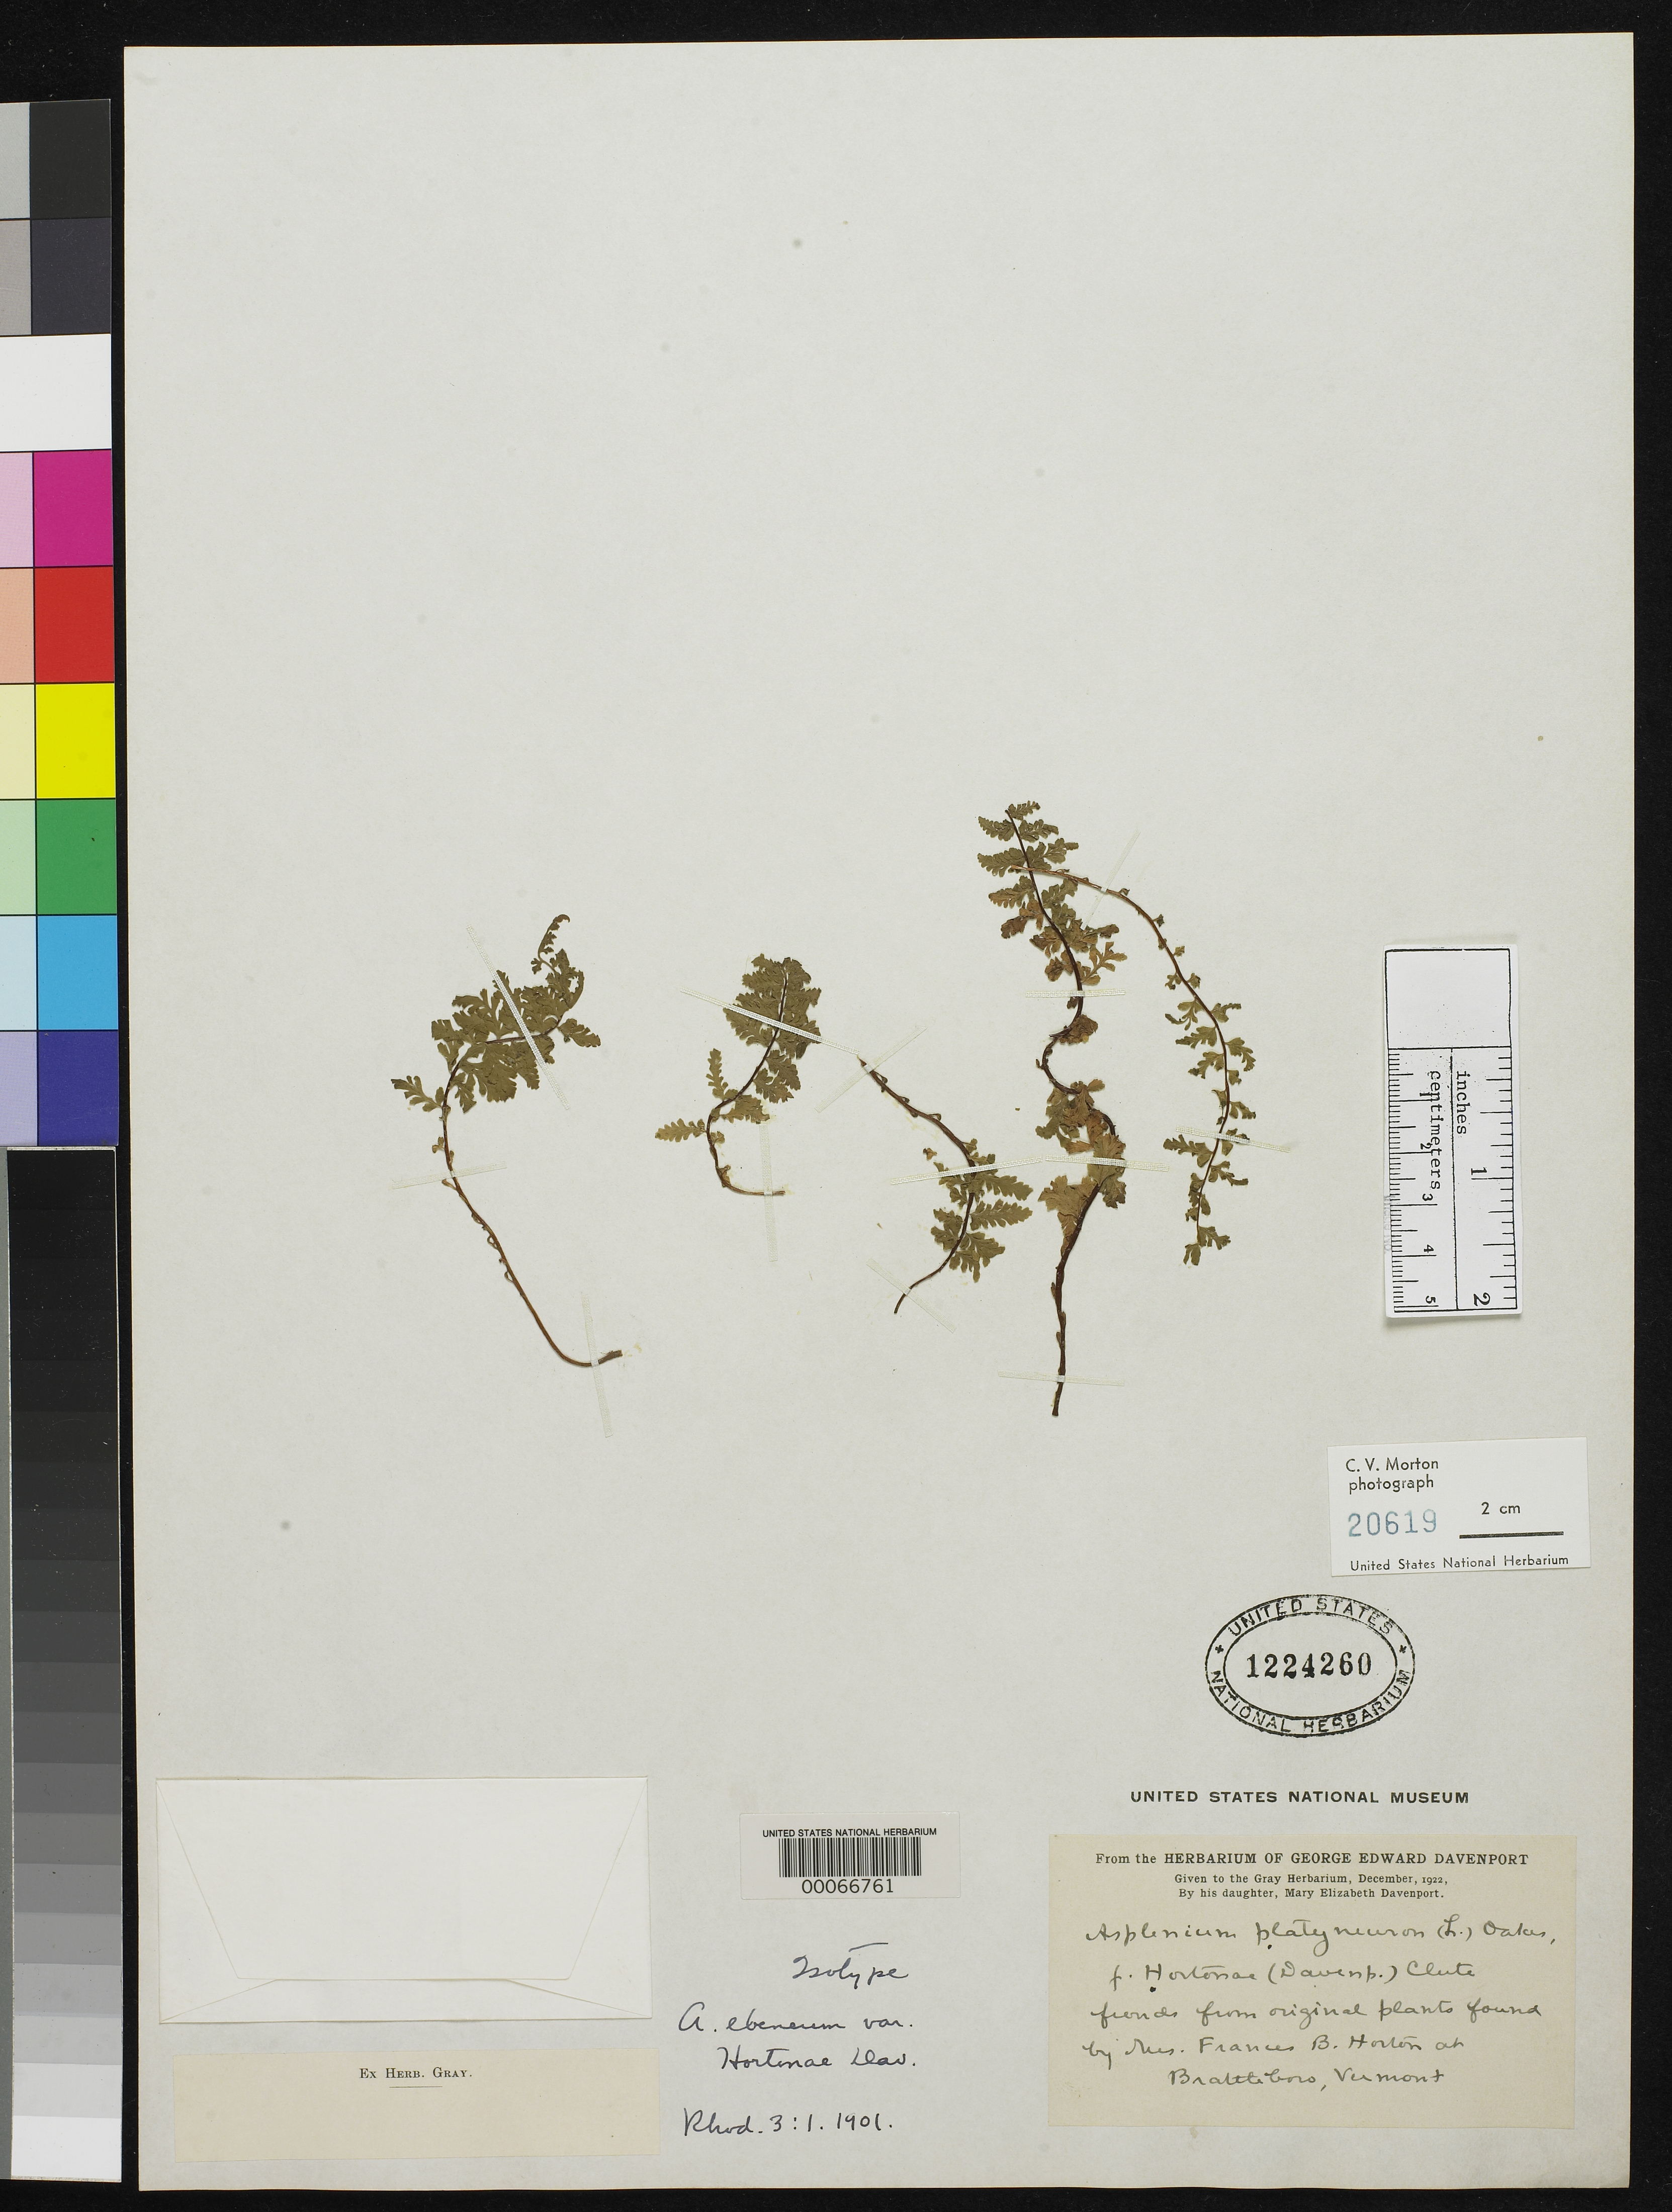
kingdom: Plantae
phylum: Tracheophyta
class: Polypodiopsida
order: Polypodiales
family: Aspleniaceae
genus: Asplenium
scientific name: Asplenium ebeneum var. hortonae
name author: Davenp.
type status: Type Collection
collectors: F. Horton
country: United States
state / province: Vermont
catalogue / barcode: US 1224260